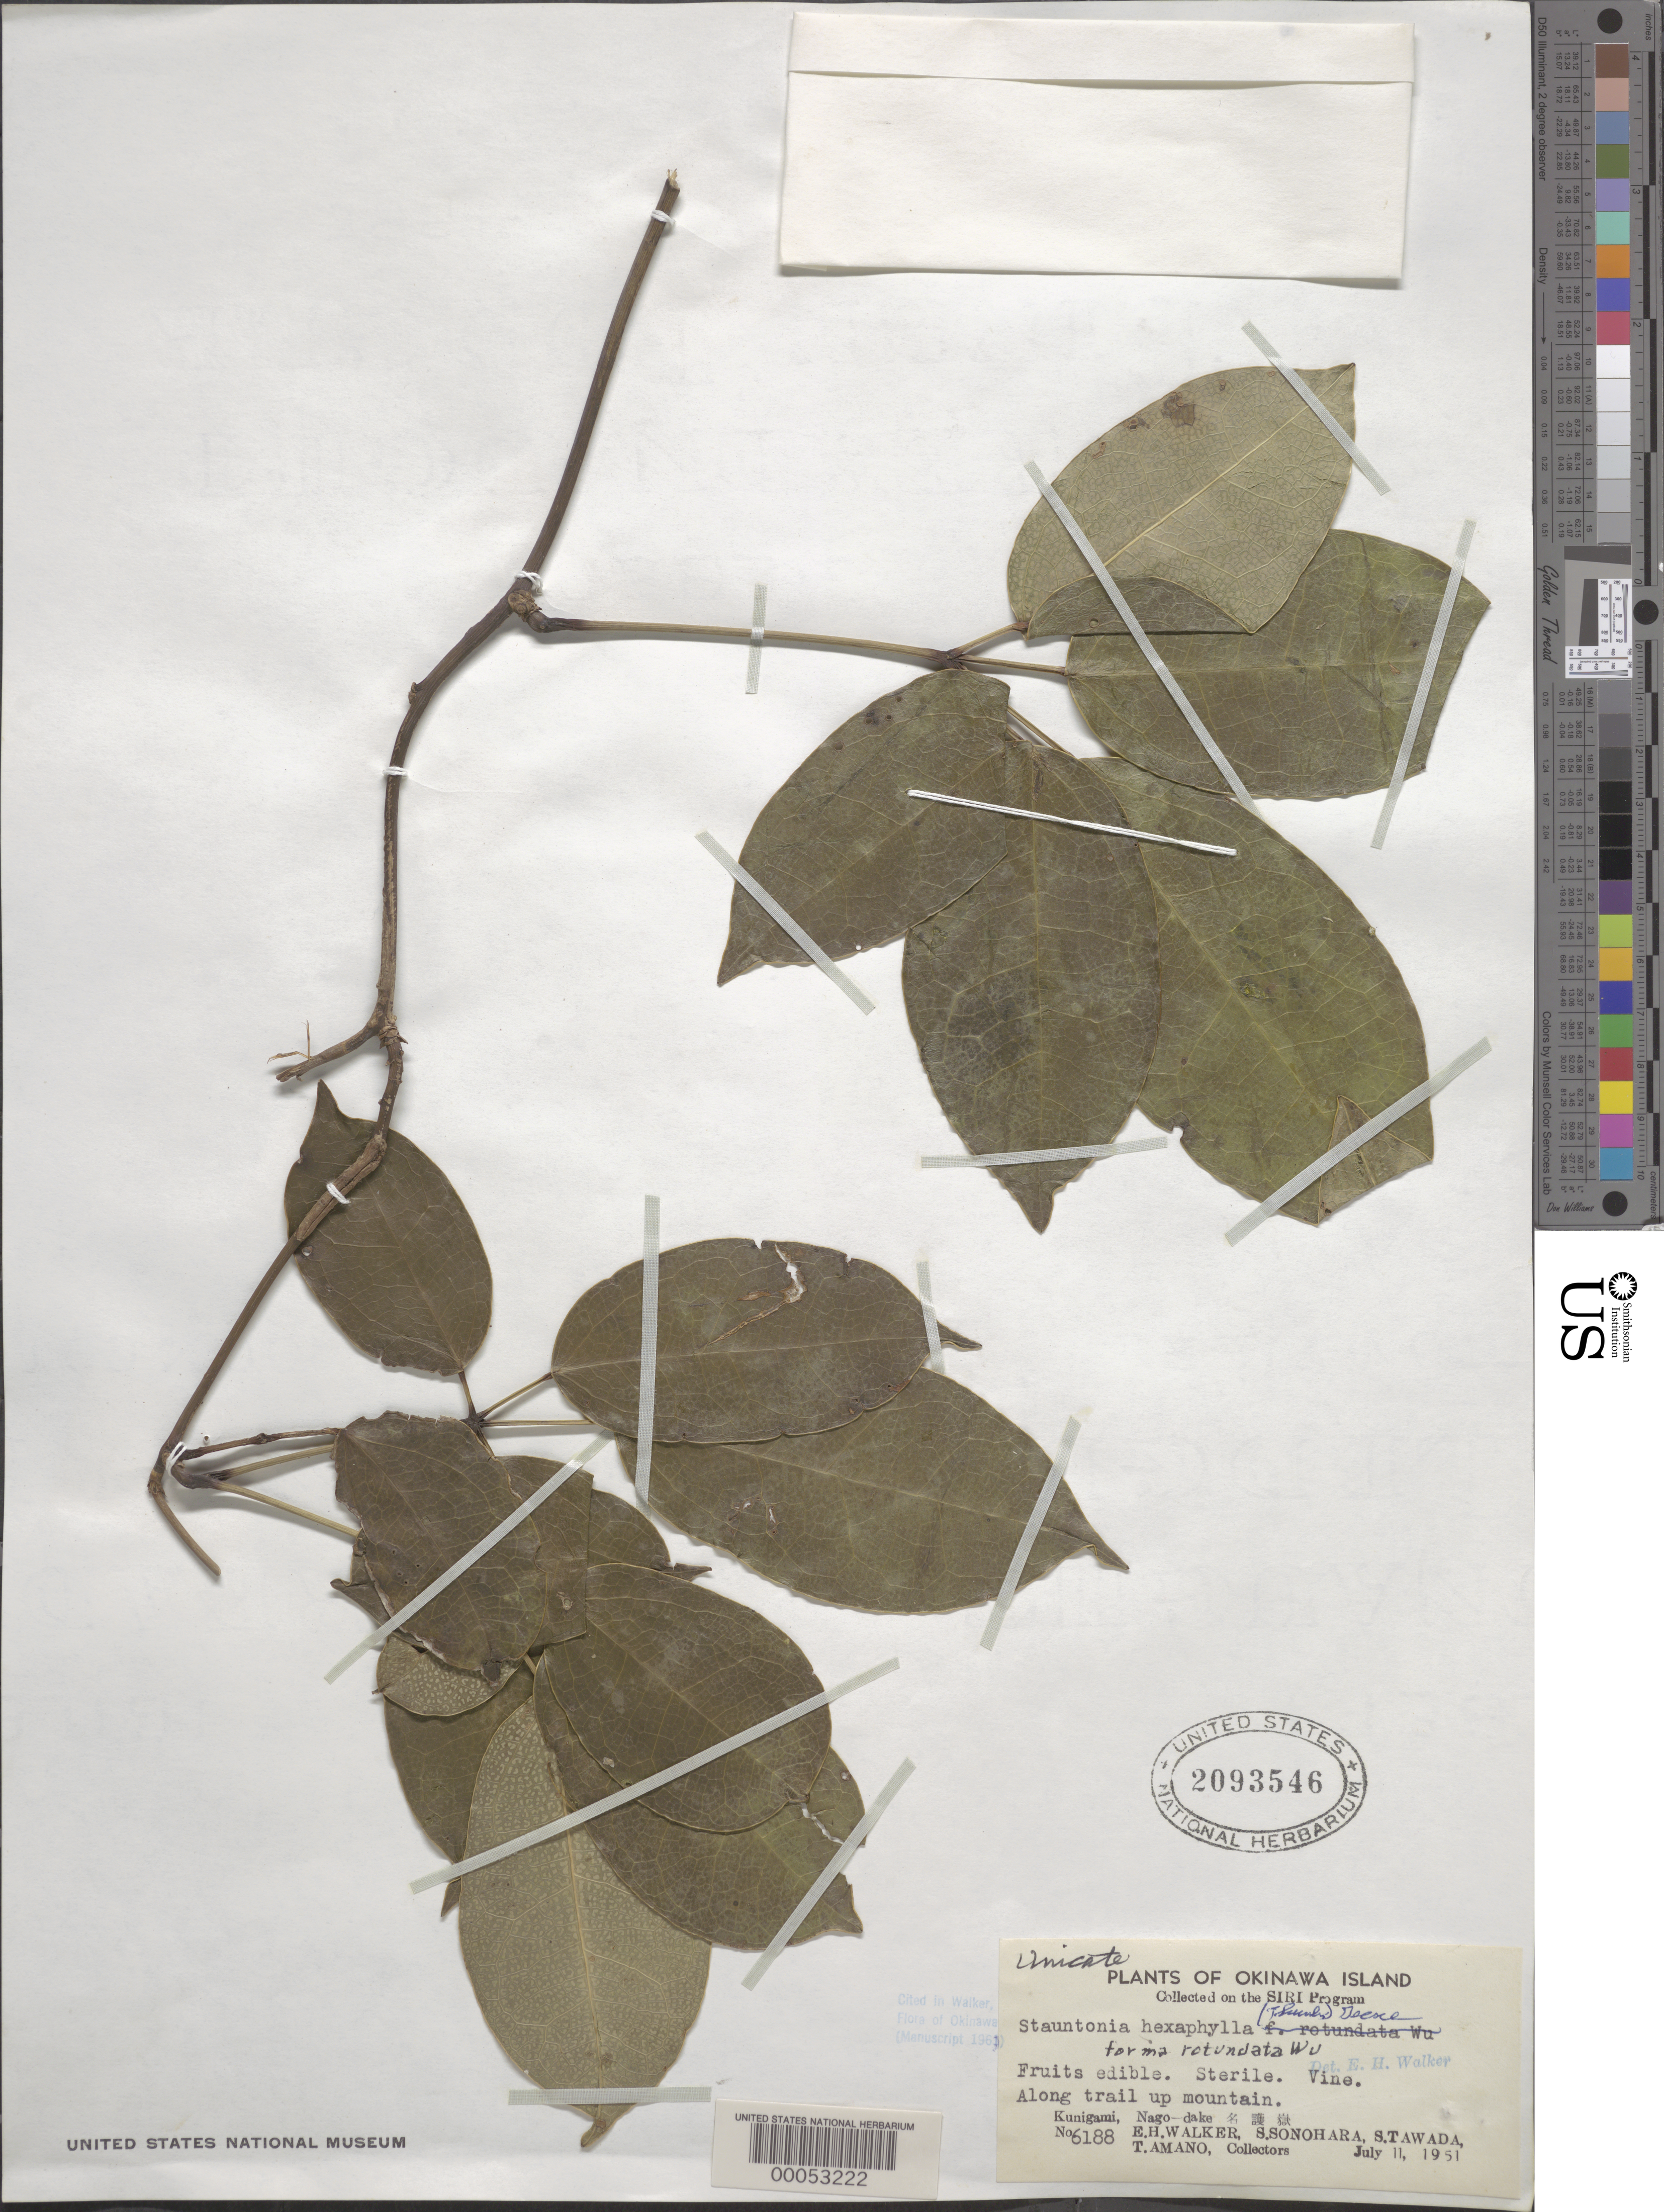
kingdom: Plantae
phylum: Tracheophyta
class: Magnoliopsida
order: Ranunculales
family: Lardizabalaceae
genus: Stauntonia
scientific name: Stauntonia hexaphylla f. rotundata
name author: Y.C. Wu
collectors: E. H. Walker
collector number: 6188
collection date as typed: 11 Jul 1951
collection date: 1951-07-11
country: Japan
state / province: Okinawa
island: Ryukyu Is.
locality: Kunigami, nago-dake, okinawa prefect.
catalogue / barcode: US 2093546